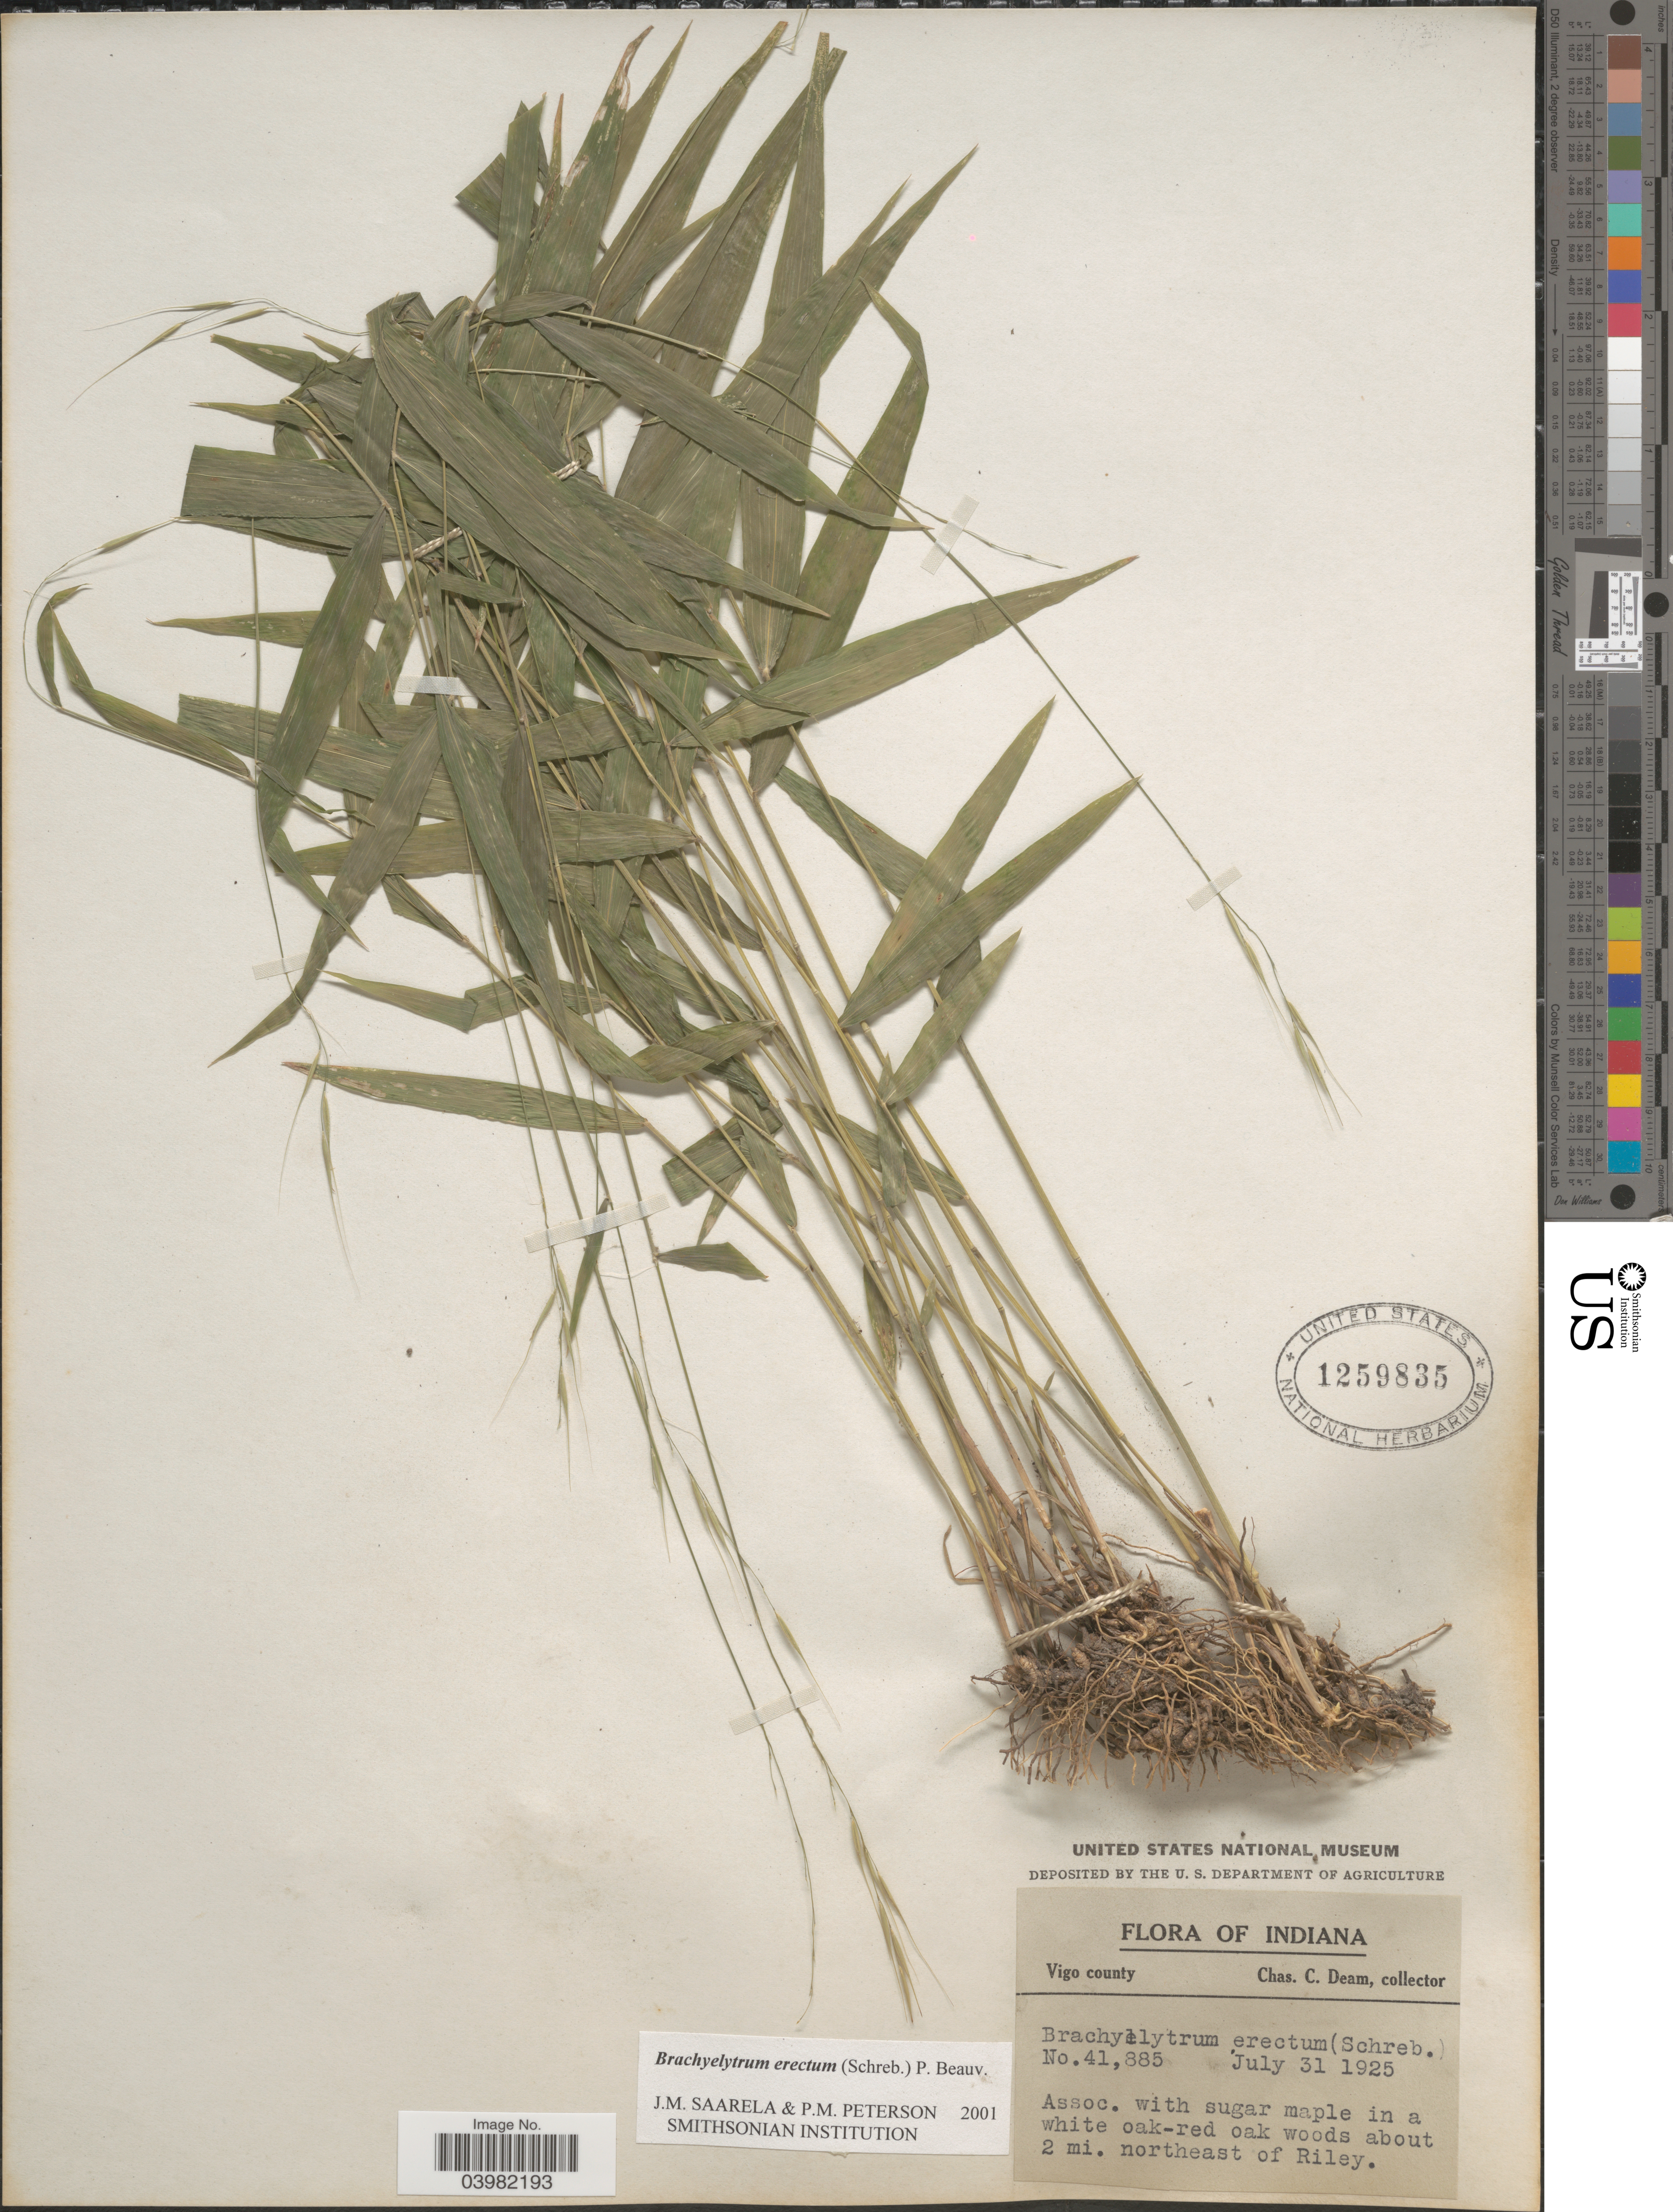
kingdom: Plantae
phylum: Tracheophyta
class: Liliopsida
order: Poales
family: Poaceae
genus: Brachyelytrum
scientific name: Brachyelytrum erectum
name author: (Schreb.) P. Beauv.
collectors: C. C. Deam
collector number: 41885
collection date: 1925-07-31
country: United States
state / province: Indiana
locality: Vigo county. About 2 mi. northeast of Riley.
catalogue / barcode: US 1259835